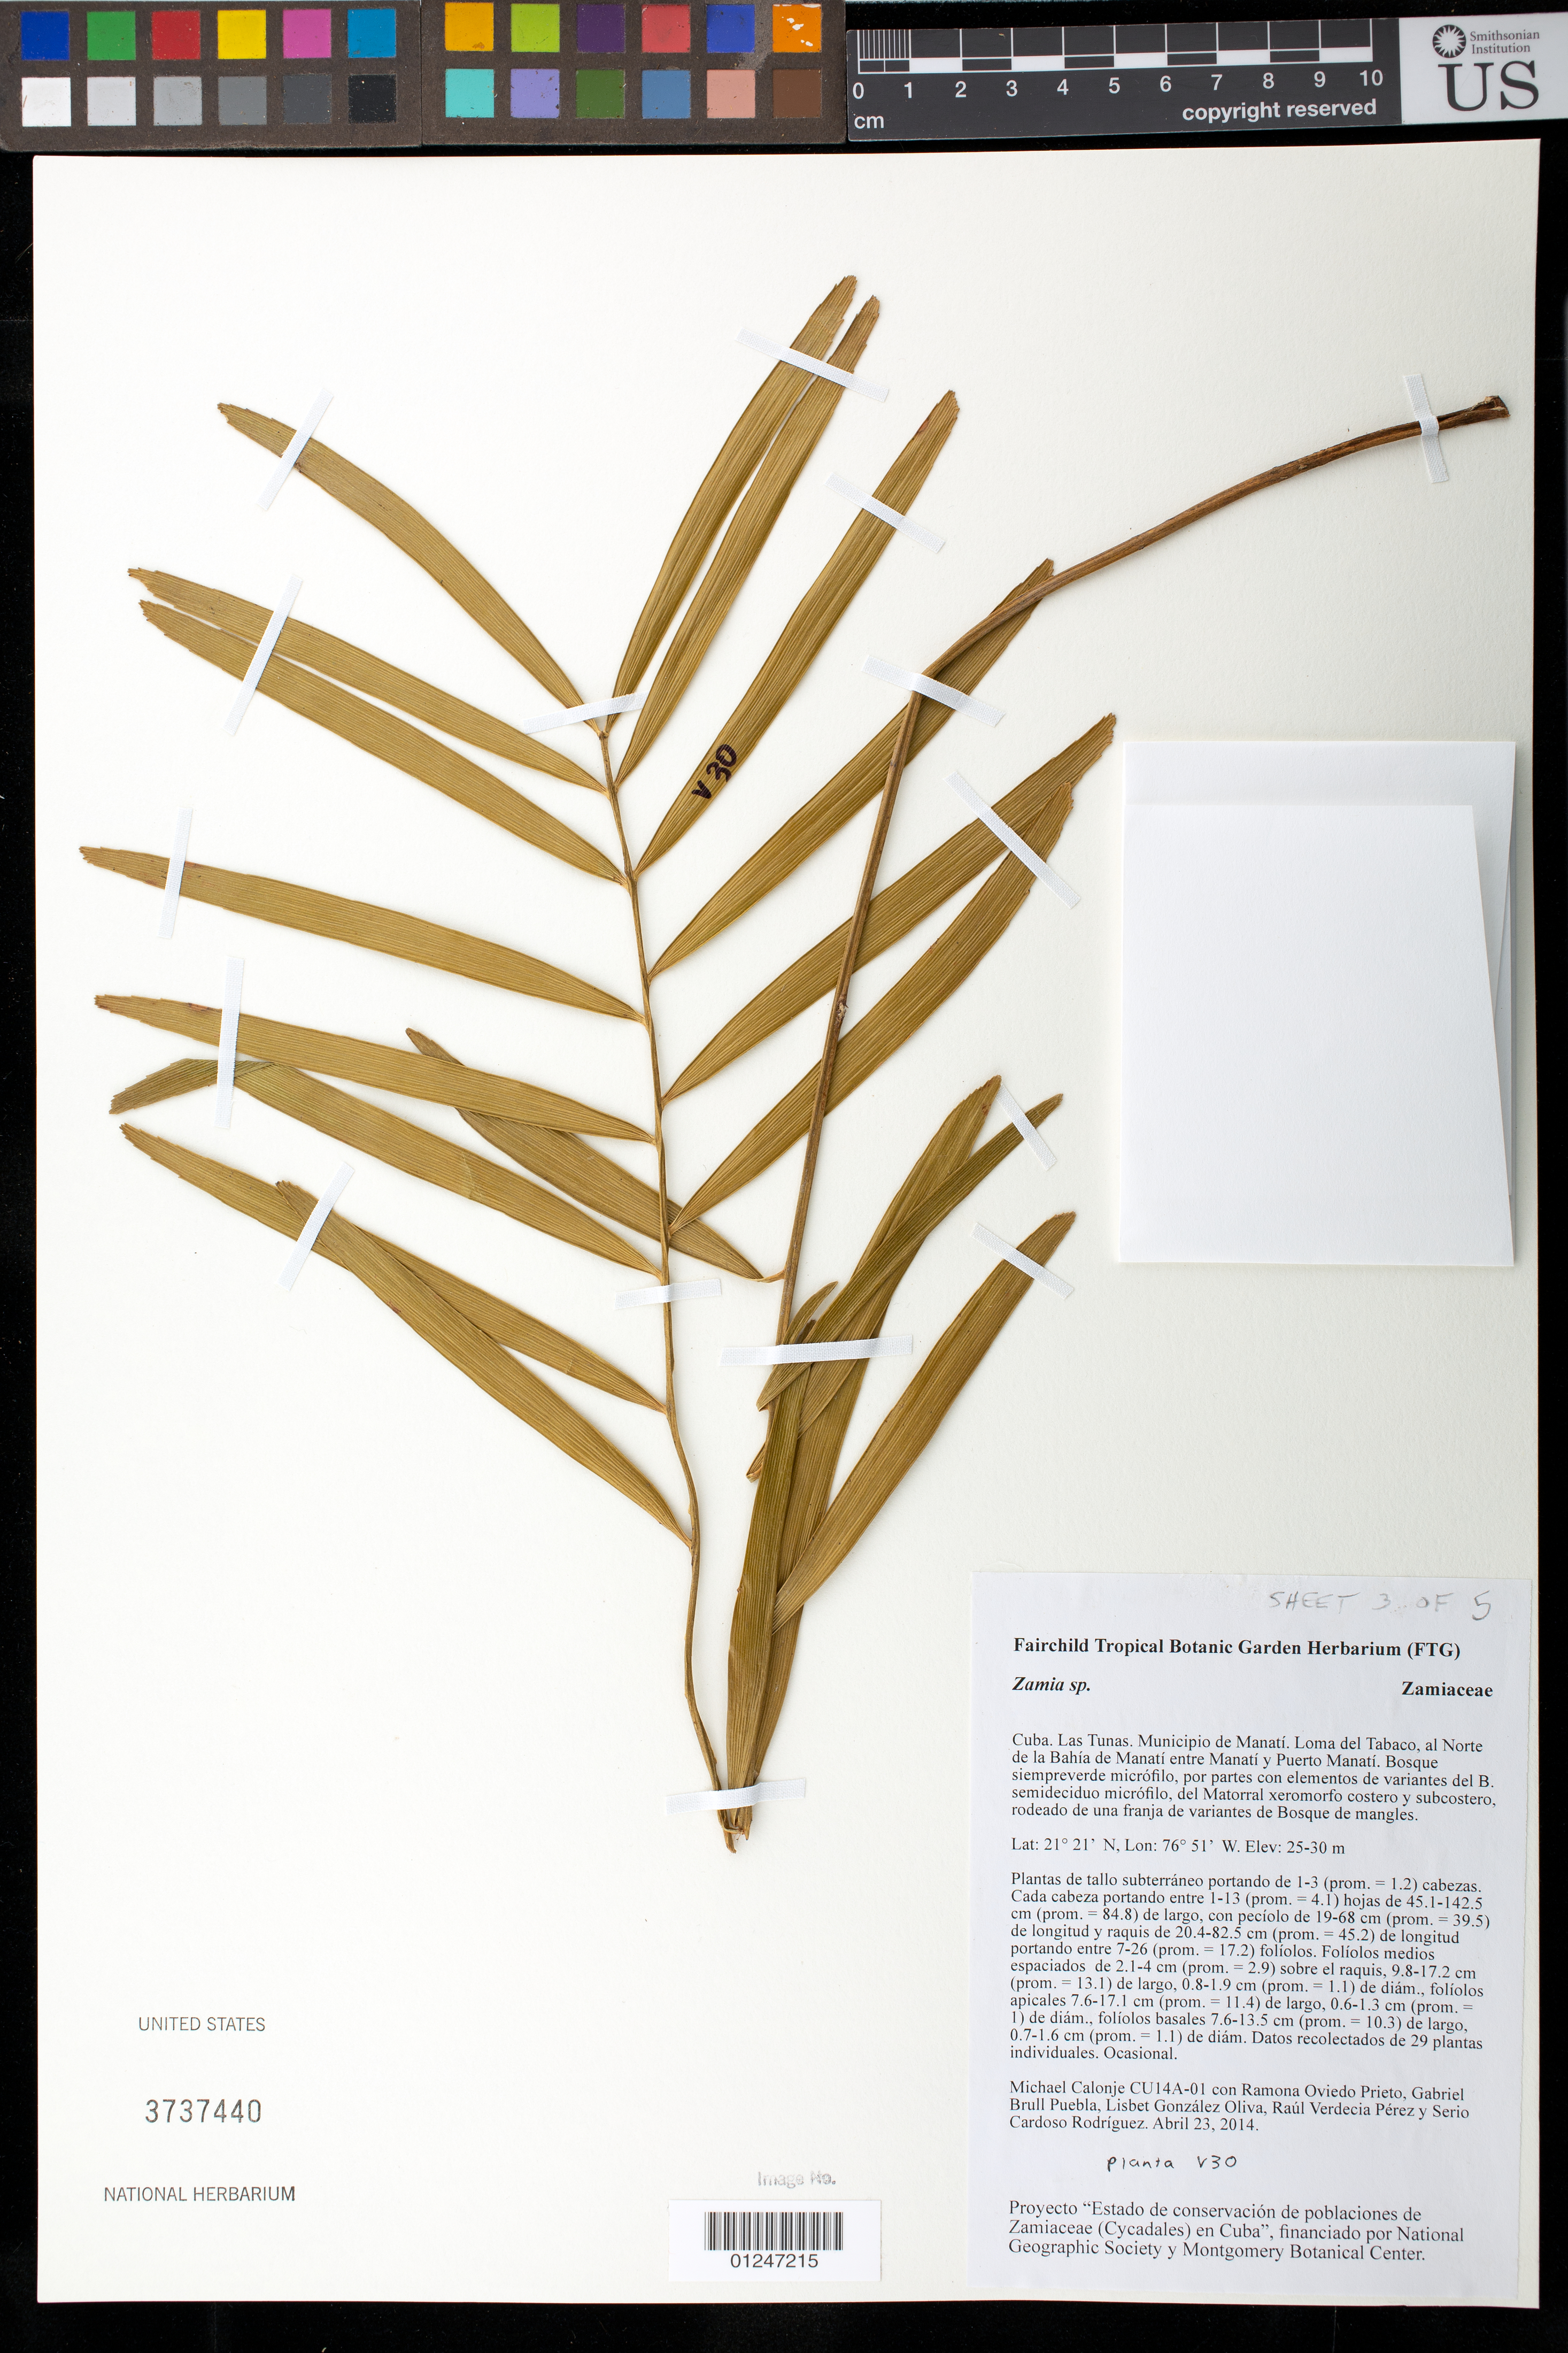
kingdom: Plantae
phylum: Tracheophyta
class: Cycadopsida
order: Cycadales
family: Zamiaceae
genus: Zamia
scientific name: Zamia sp.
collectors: M. Calonje et al.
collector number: CU14A-01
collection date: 2014-04-23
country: Cuba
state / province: Las Tunas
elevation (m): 25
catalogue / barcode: US 3737440